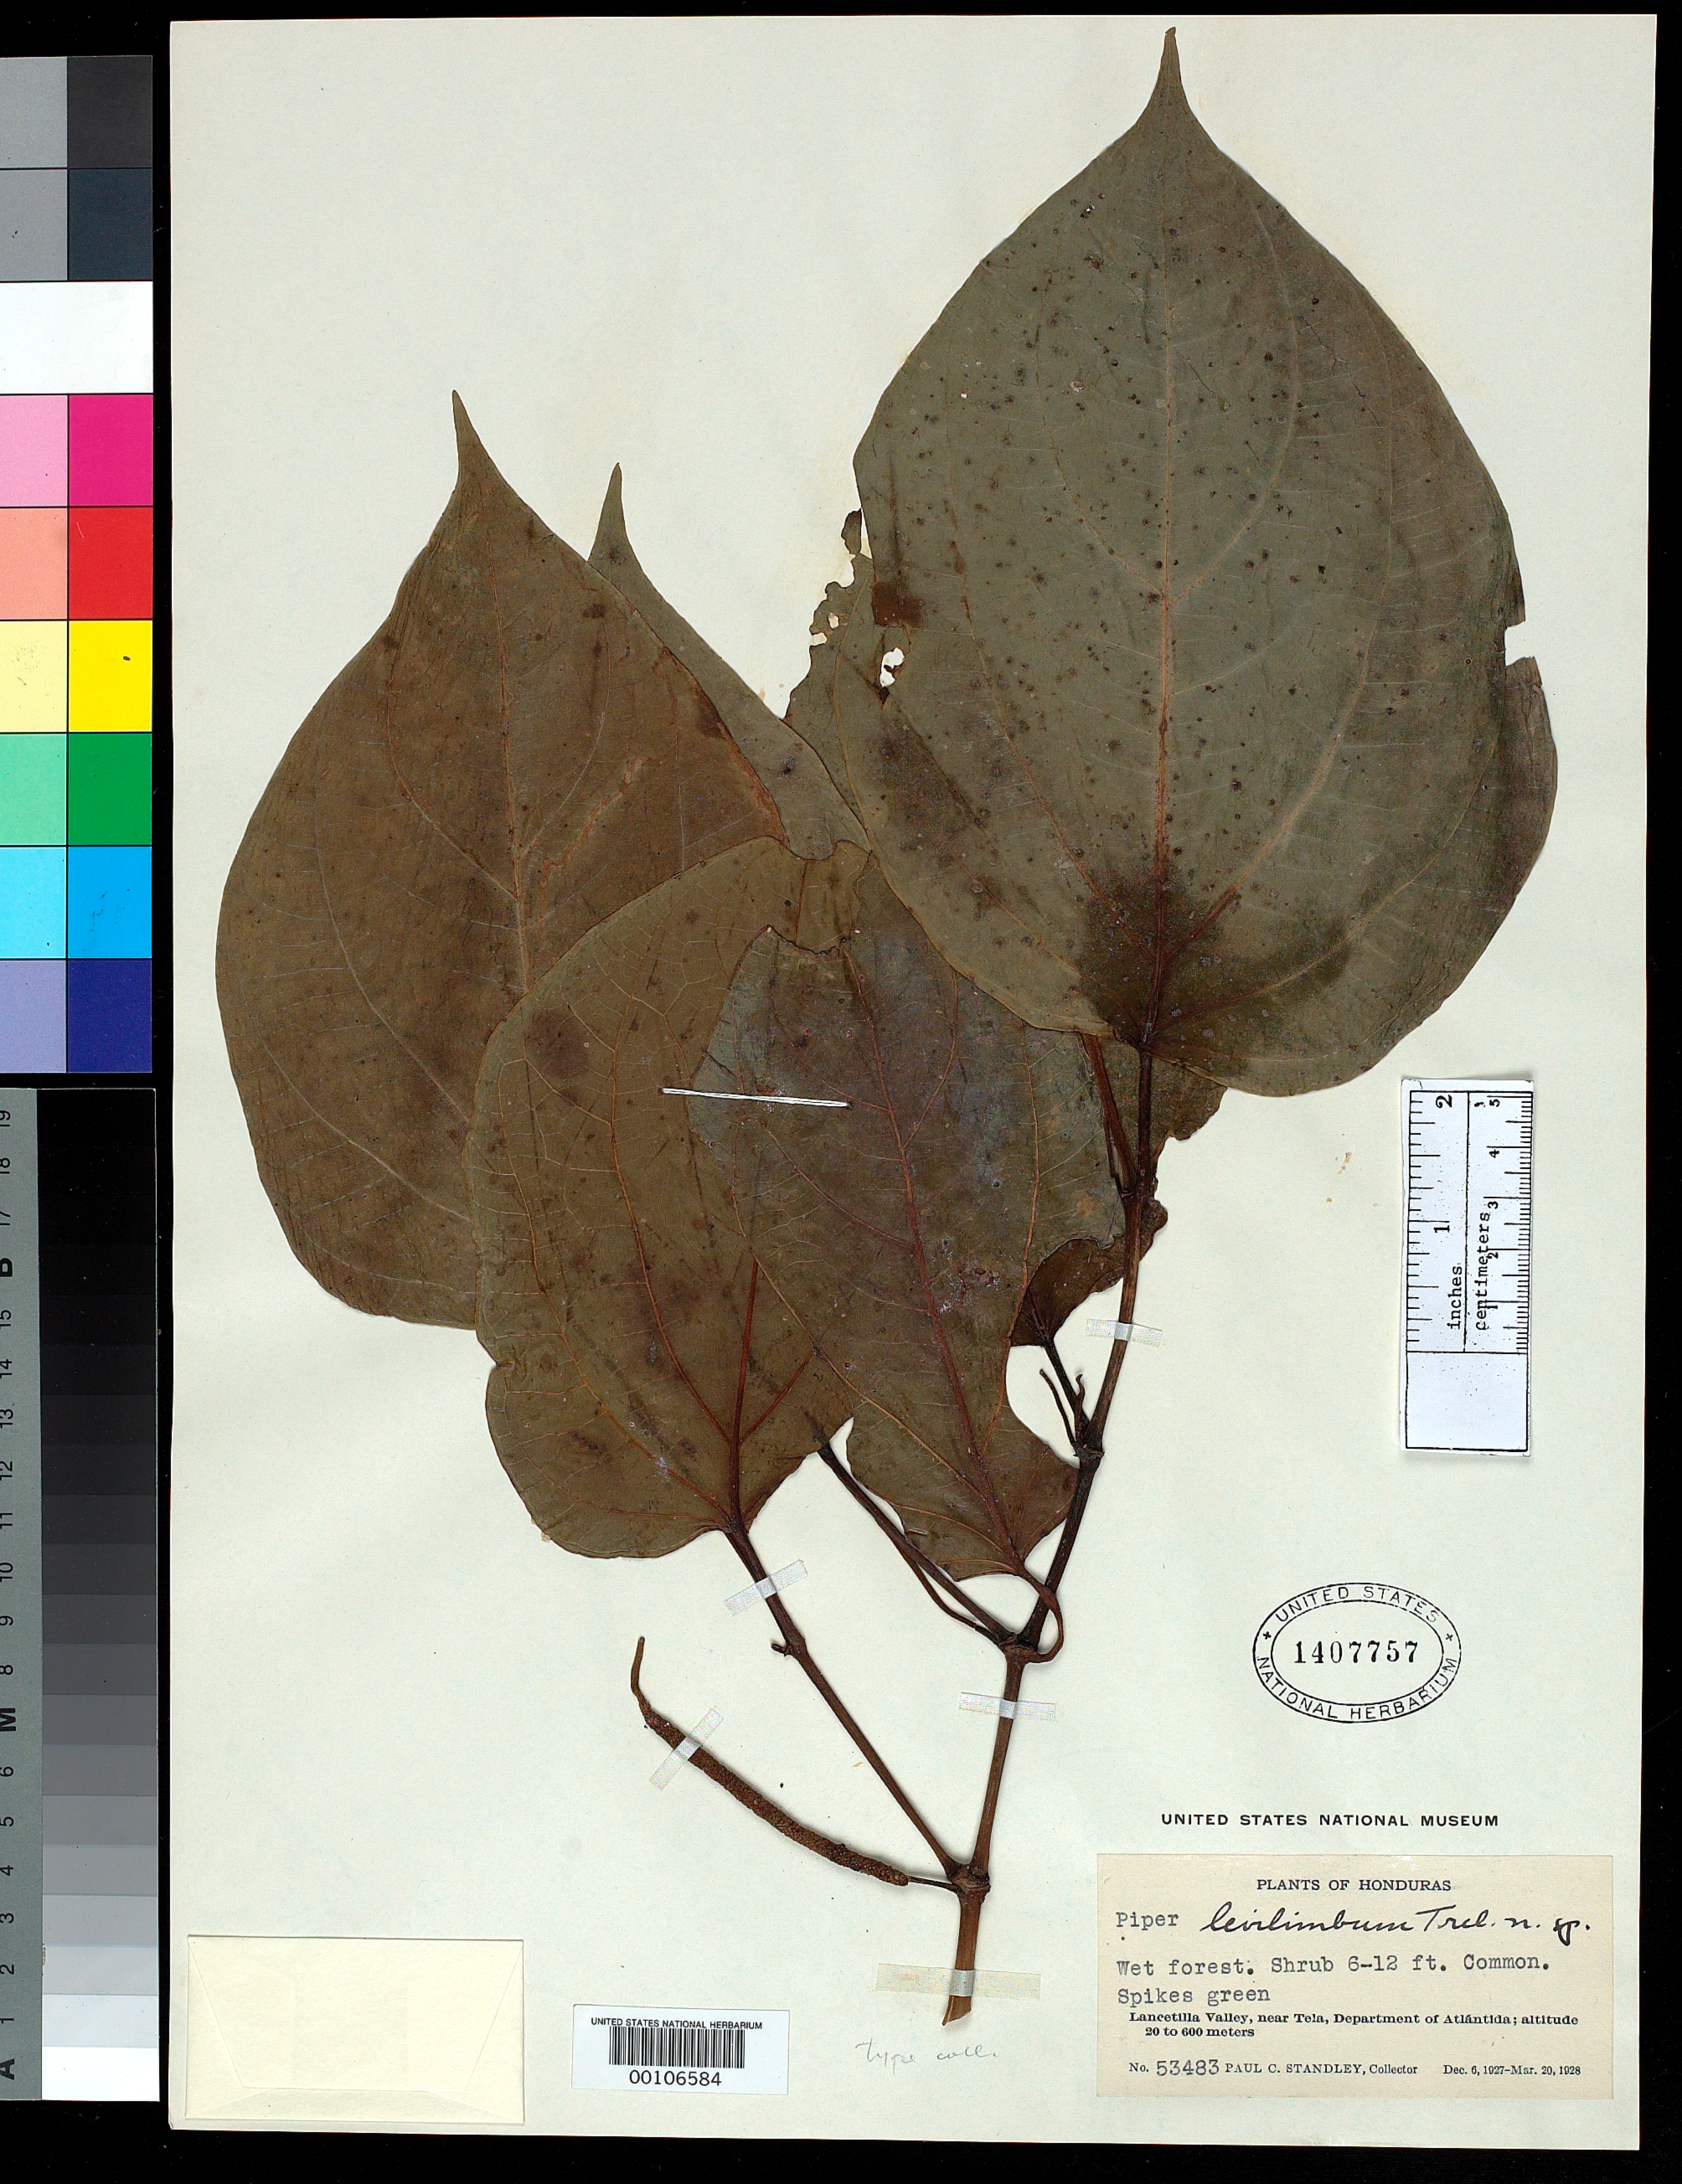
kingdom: Plantae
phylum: Tracheophyta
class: Magnoliopsida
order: Piperales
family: Piperaceae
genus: Piper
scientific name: Piper levilimbum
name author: Trel.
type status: Isotype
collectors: P. C. Standley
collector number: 53483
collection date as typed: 06 Dec 1927 to 20 Mar 1928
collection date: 1927-12-06/1928-03-20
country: Honduras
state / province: Atlántida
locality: Lancetilla Valley, near Tela.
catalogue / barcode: US 1407757